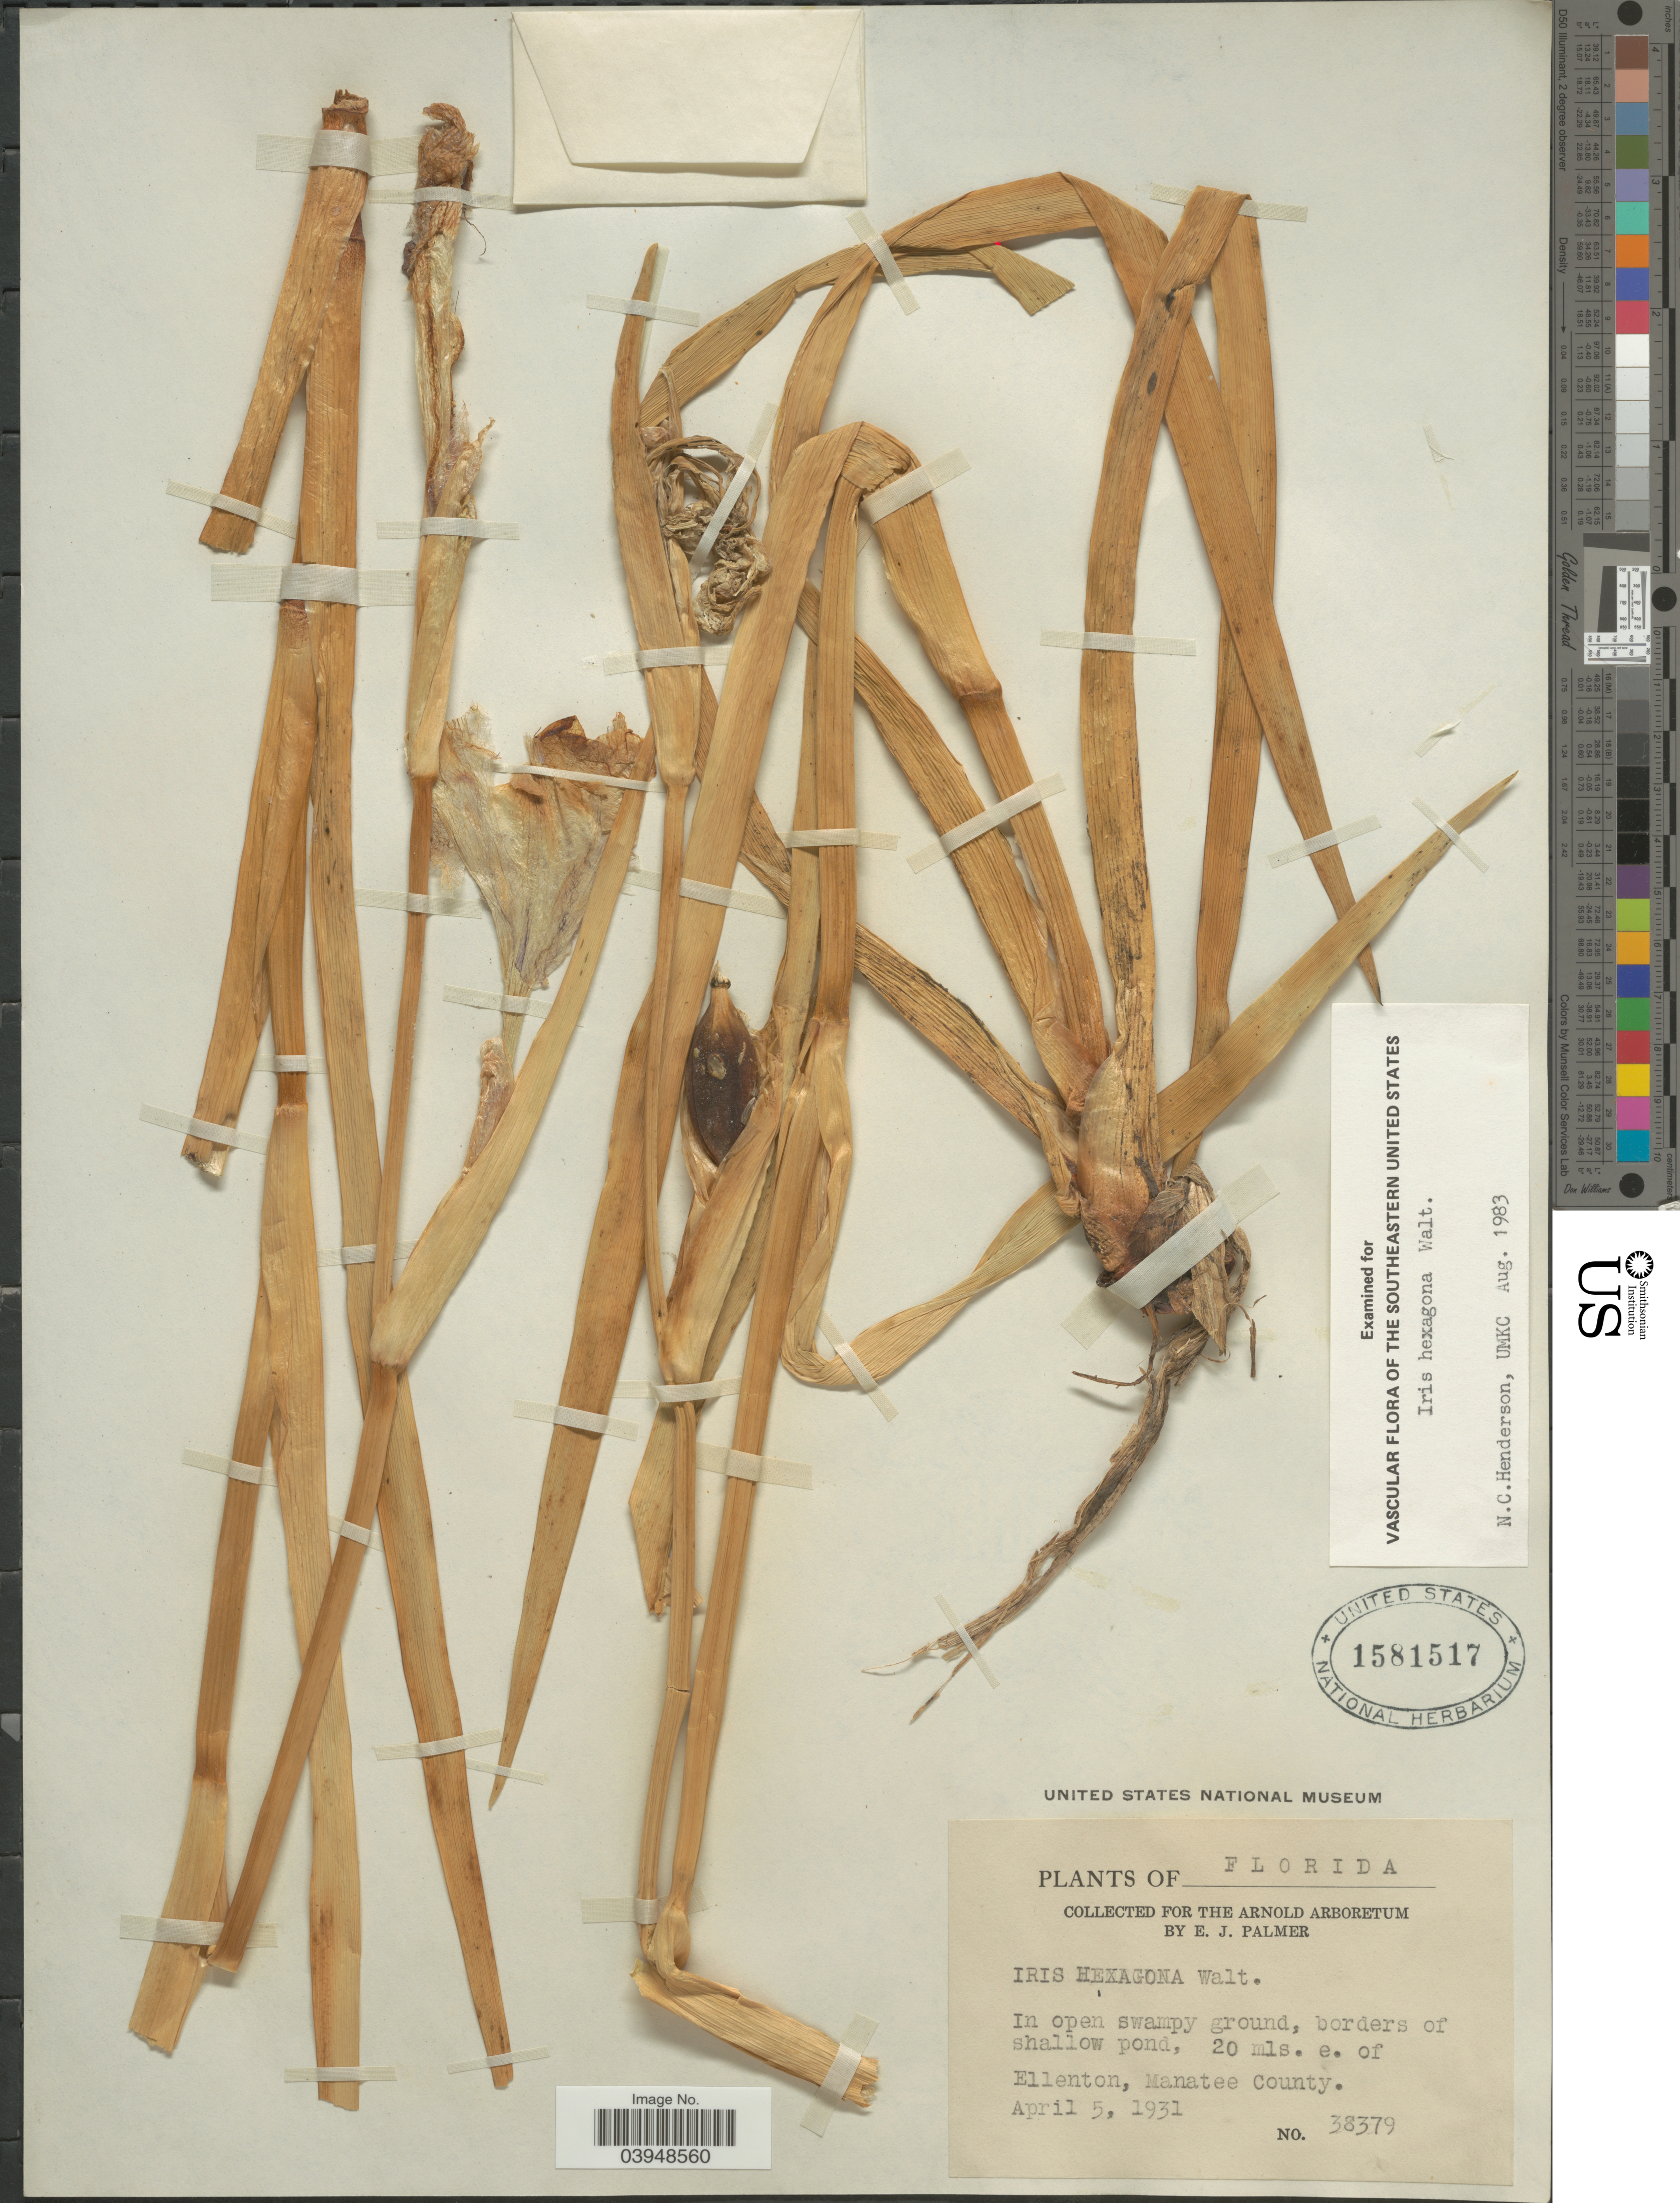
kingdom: Plantae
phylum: Tracheophyta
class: Liliopsida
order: Asparagales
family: Iridaceae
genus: Iris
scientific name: Iris hexagona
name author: Walter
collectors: E. J. Palmer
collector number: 38379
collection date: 1931-04-05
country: United States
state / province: Florida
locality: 20 mls. e. of Ellenton, Manatee County.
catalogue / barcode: US 1581517